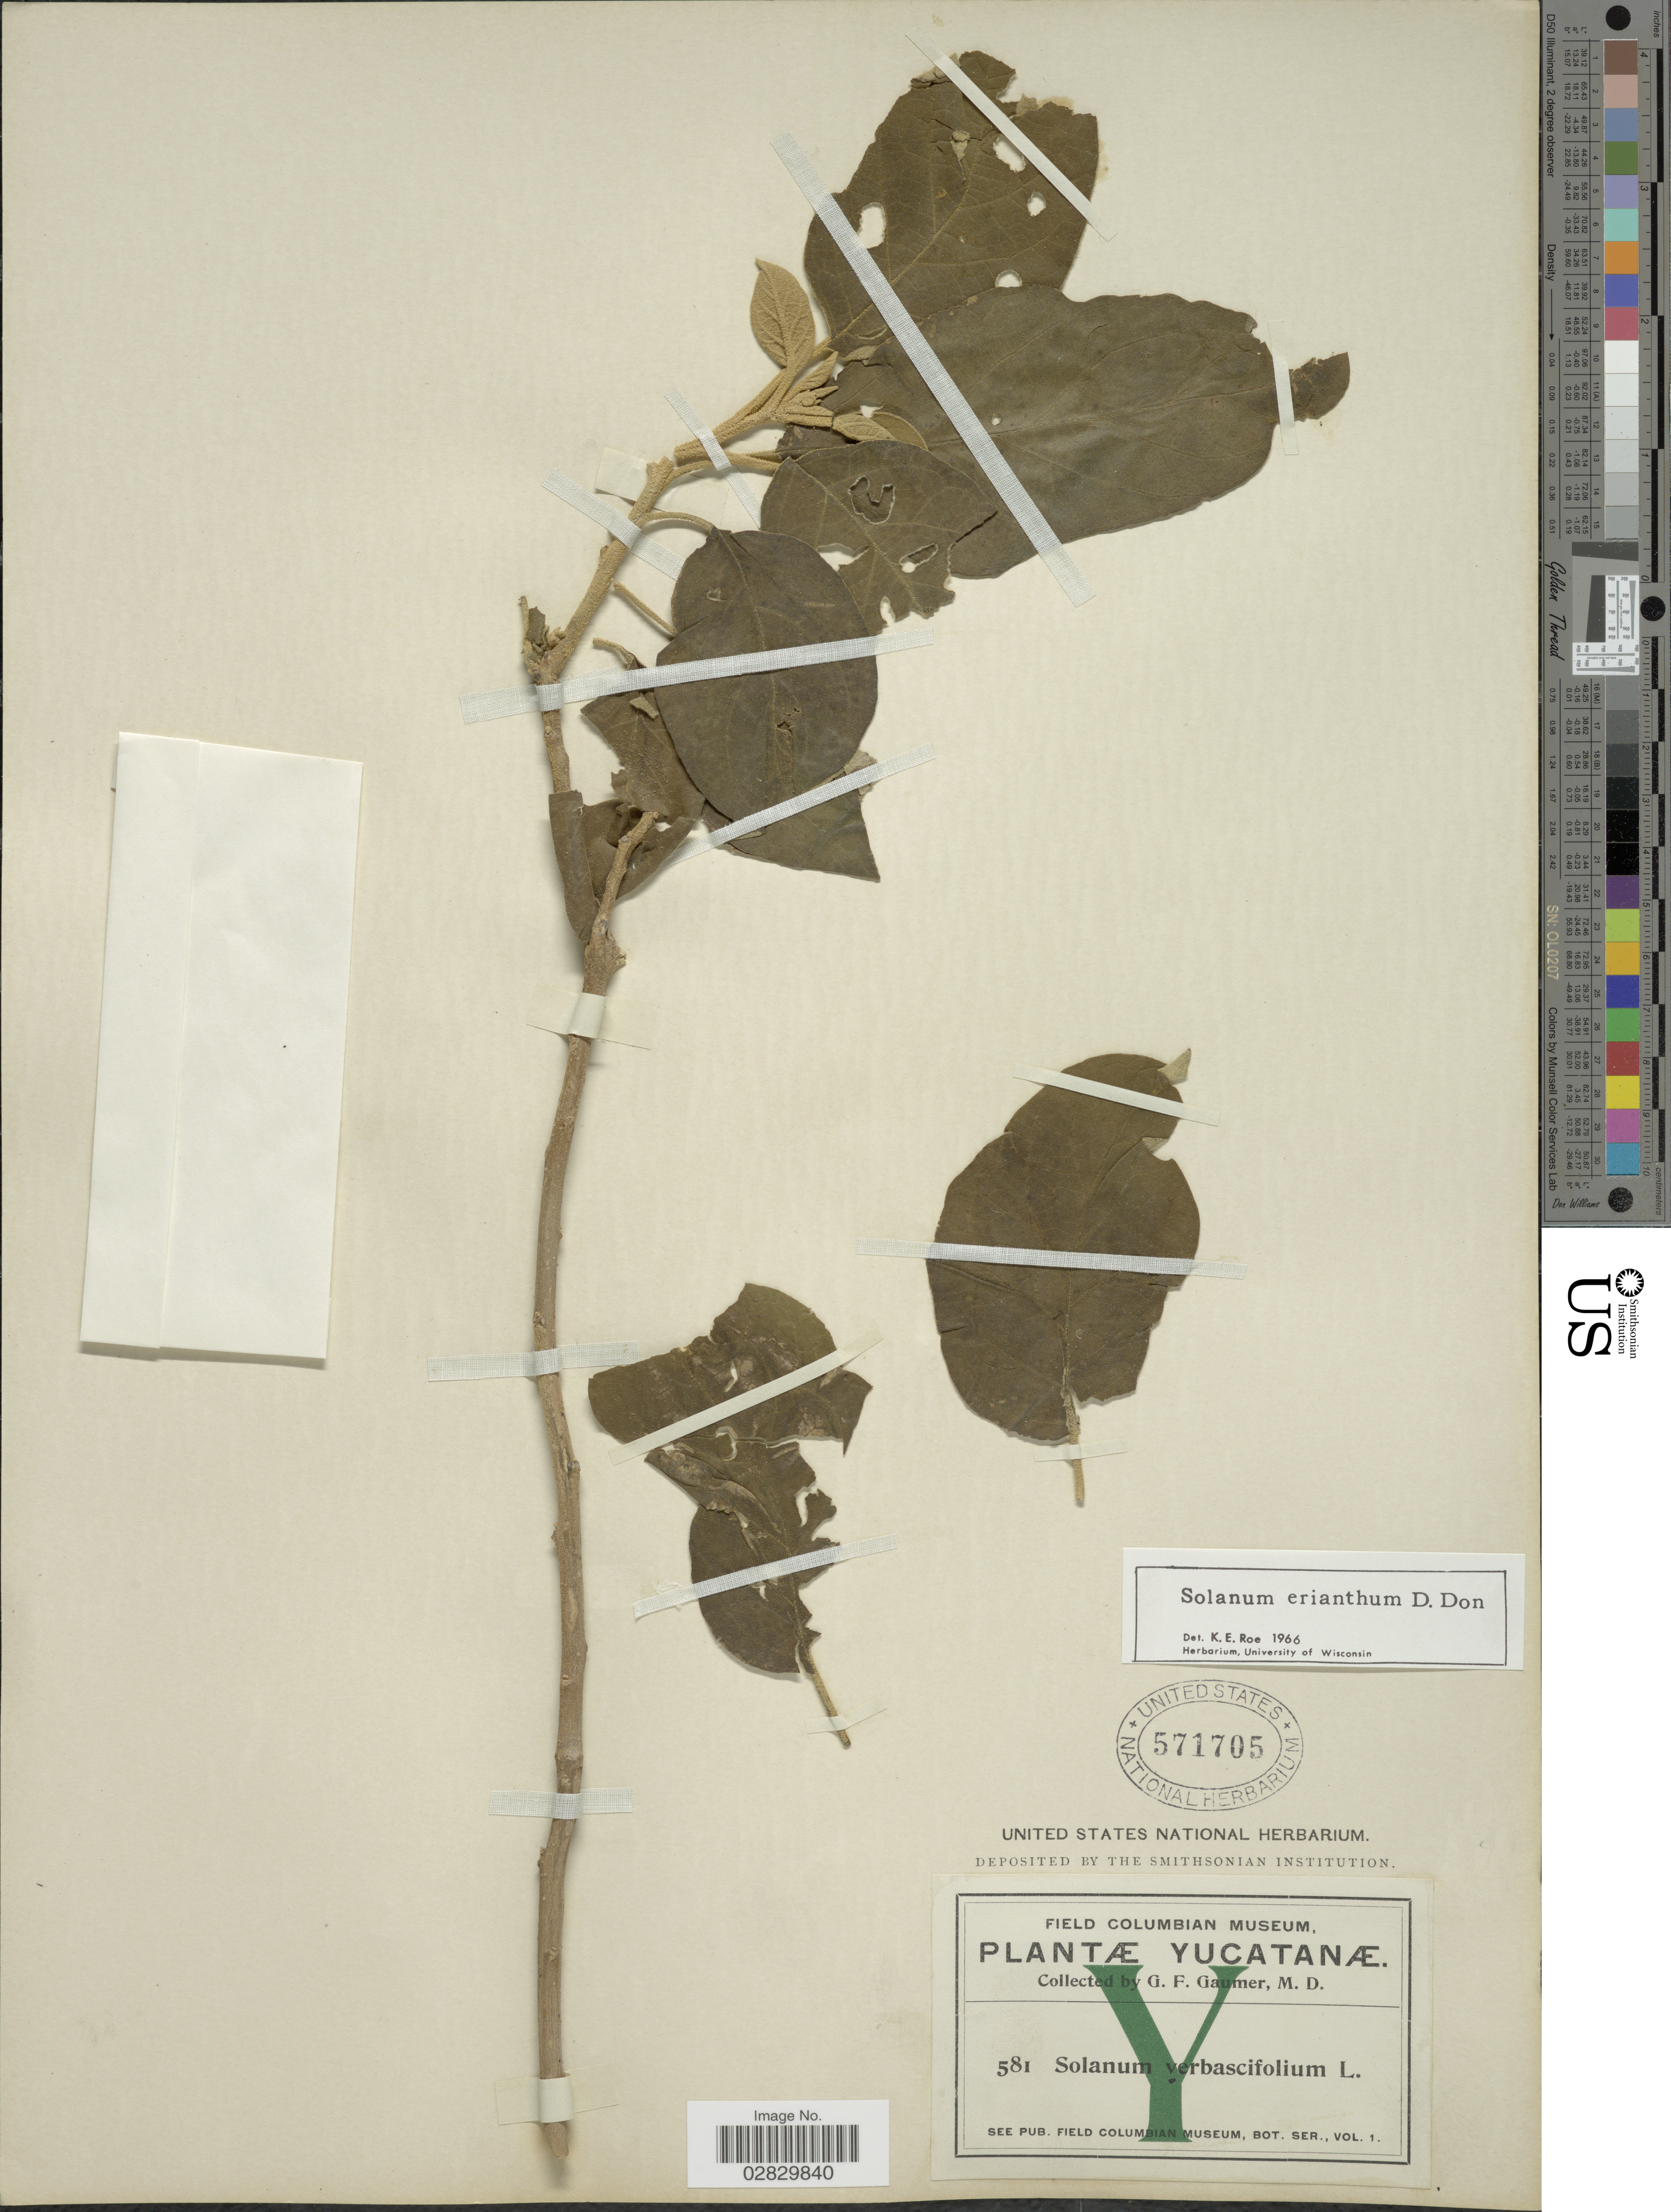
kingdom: Plantae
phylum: Tracheophyta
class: Magnoliopsida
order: Solanales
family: Solanaceae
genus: Solanum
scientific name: Solanum erianthum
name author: D. Don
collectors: G. F. Gaumer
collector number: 581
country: Mexico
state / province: Yucatán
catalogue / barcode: US 571705